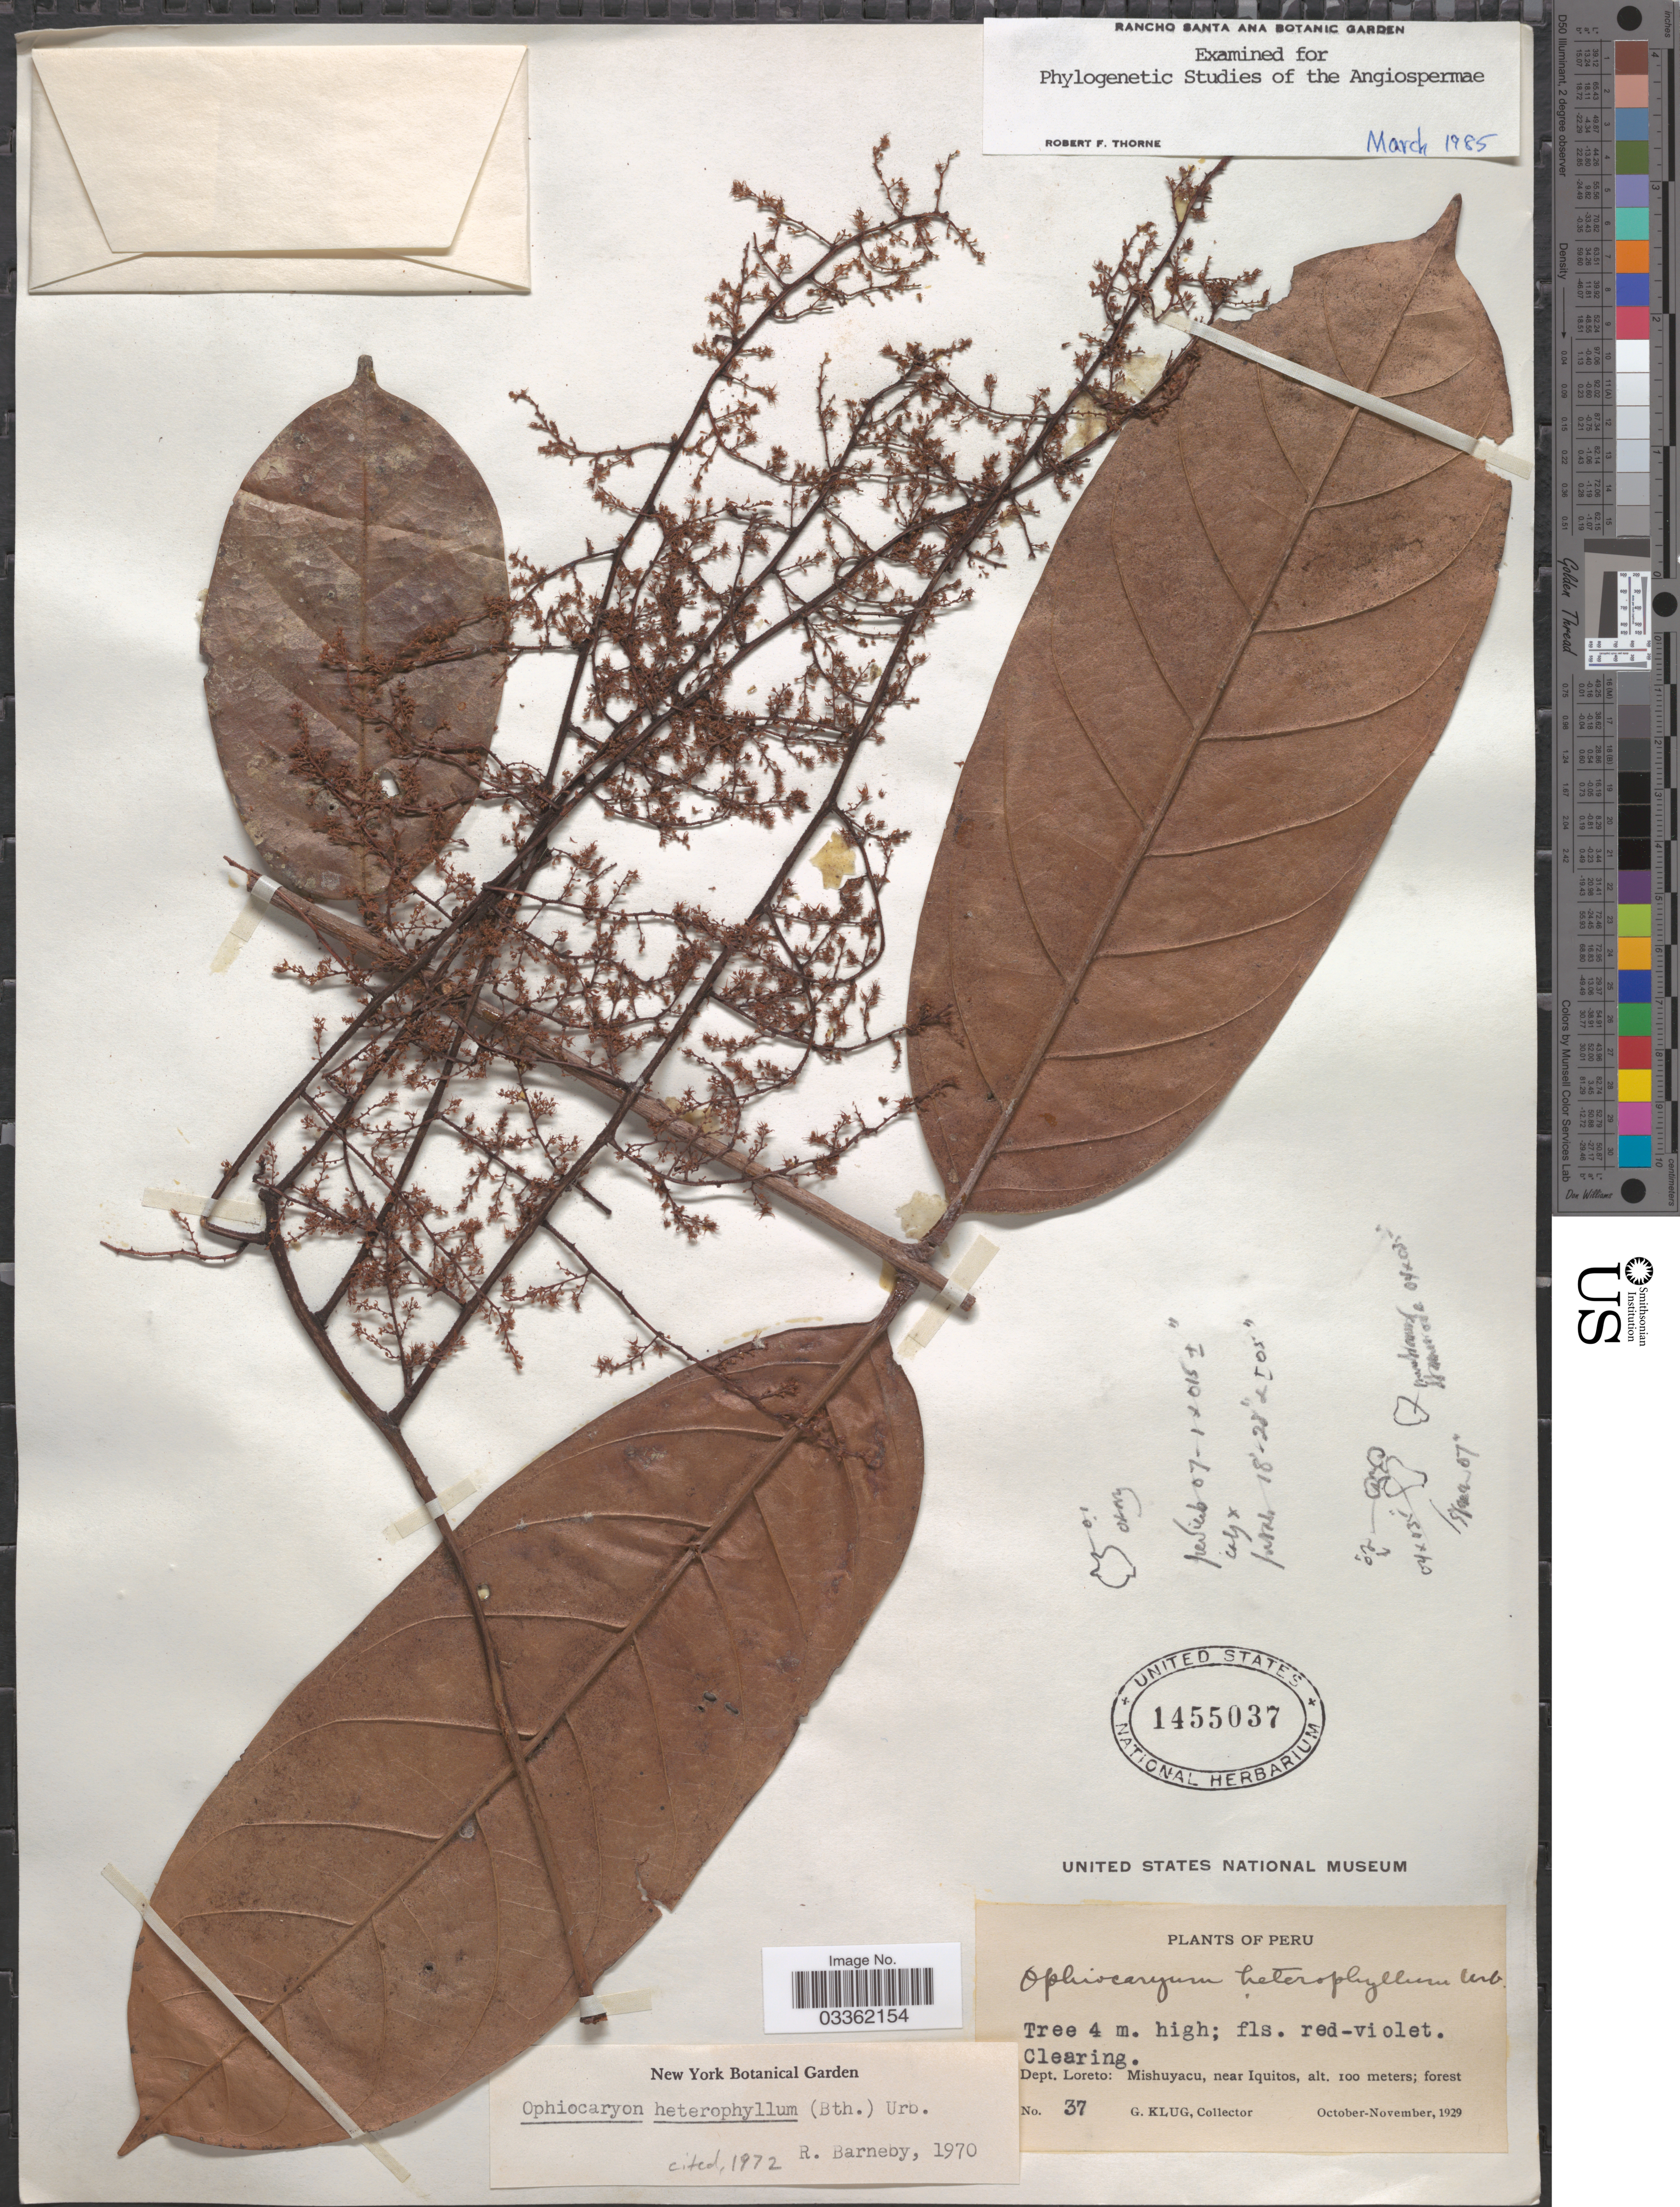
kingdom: Plantae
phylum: Tracheophyta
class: Magnoliopsida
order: Proteales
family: Sabiaceae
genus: Ophiocaryon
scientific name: Ophiocaryon heterophyllum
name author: (Benth.) Urb.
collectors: G. Klug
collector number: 37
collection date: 1929-10/1929-11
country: Peru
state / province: Loreto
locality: Dept. Loreto: Mishuyacu, near Iquitos.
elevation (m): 100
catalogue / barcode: US 1455037